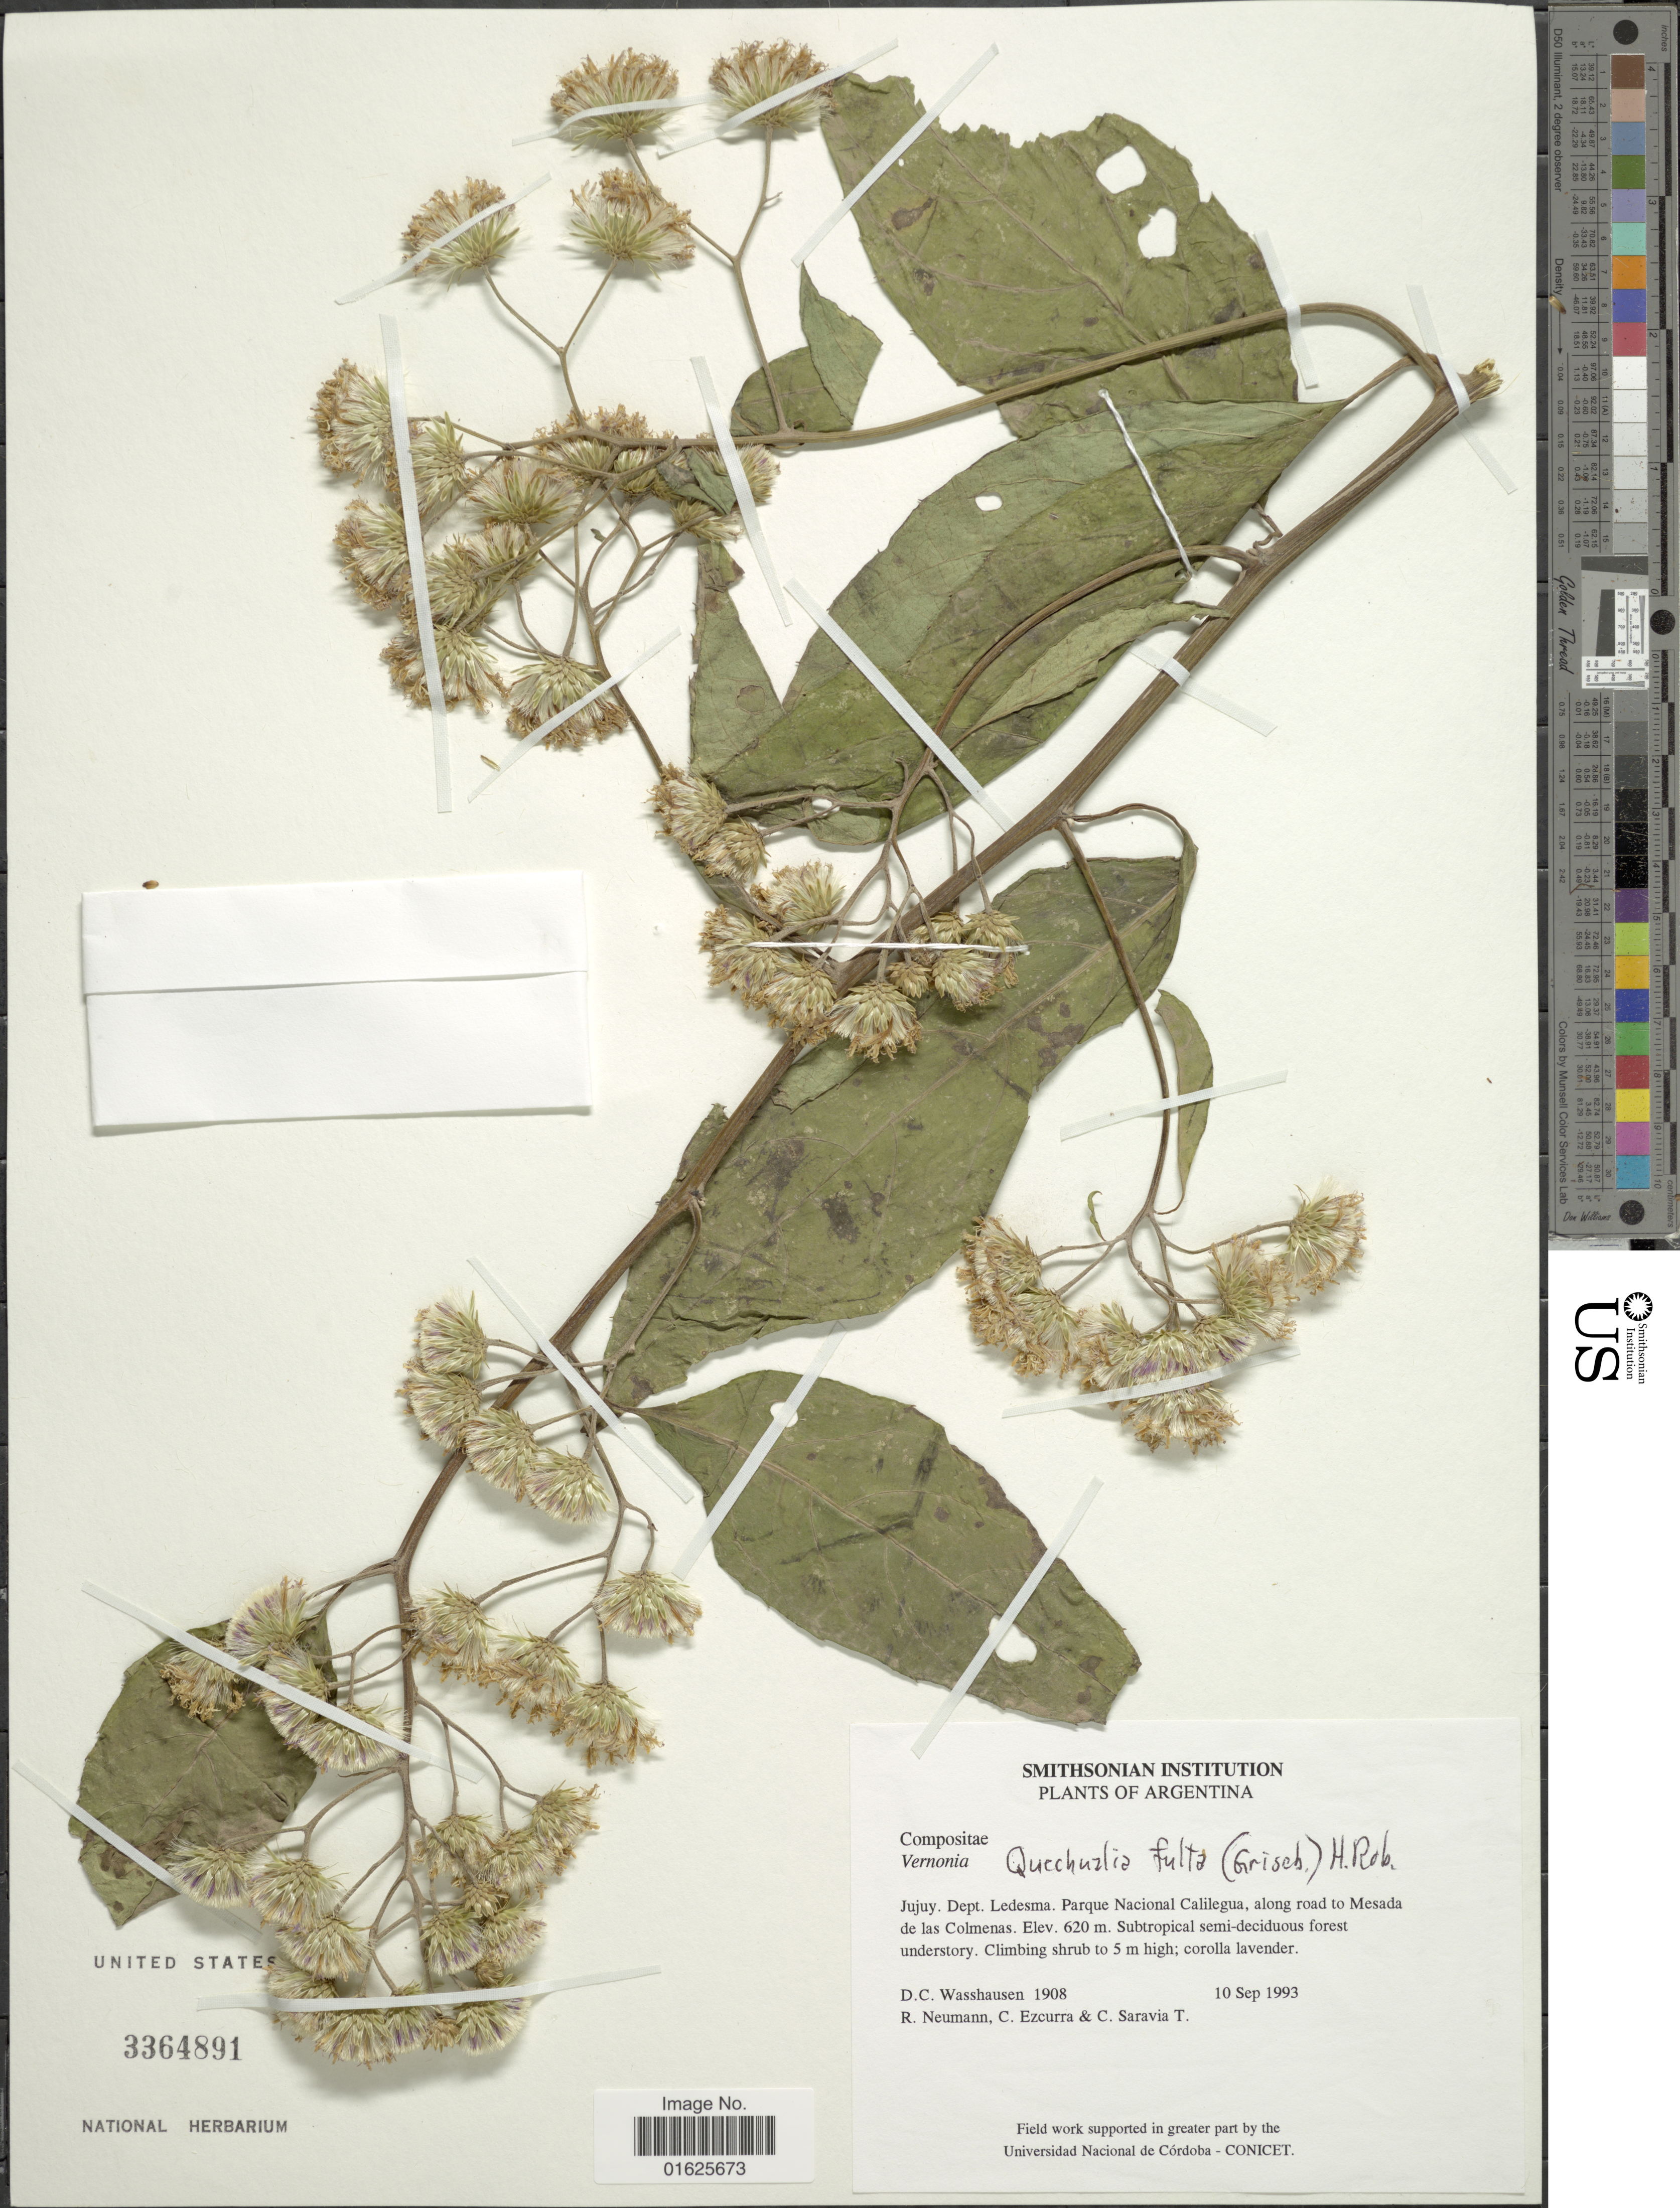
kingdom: Plantae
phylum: Tracheophyta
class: Magnoliopsida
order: Asterales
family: Asteraceae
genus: Quechualia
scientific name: Quechualia fulta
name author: (Griseb.) H. Rob.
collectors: D. C. Wasshausen, R. Neumann, C. Ezcurra & C. Saravia T.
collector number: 1908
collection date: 1993-09-10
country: Argentina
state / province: Jujuy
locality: Dept. Ledesma. Parque Nacional Calilegua, along road to Mesada de las Colmenas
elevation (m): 620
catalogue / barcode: US 3364891